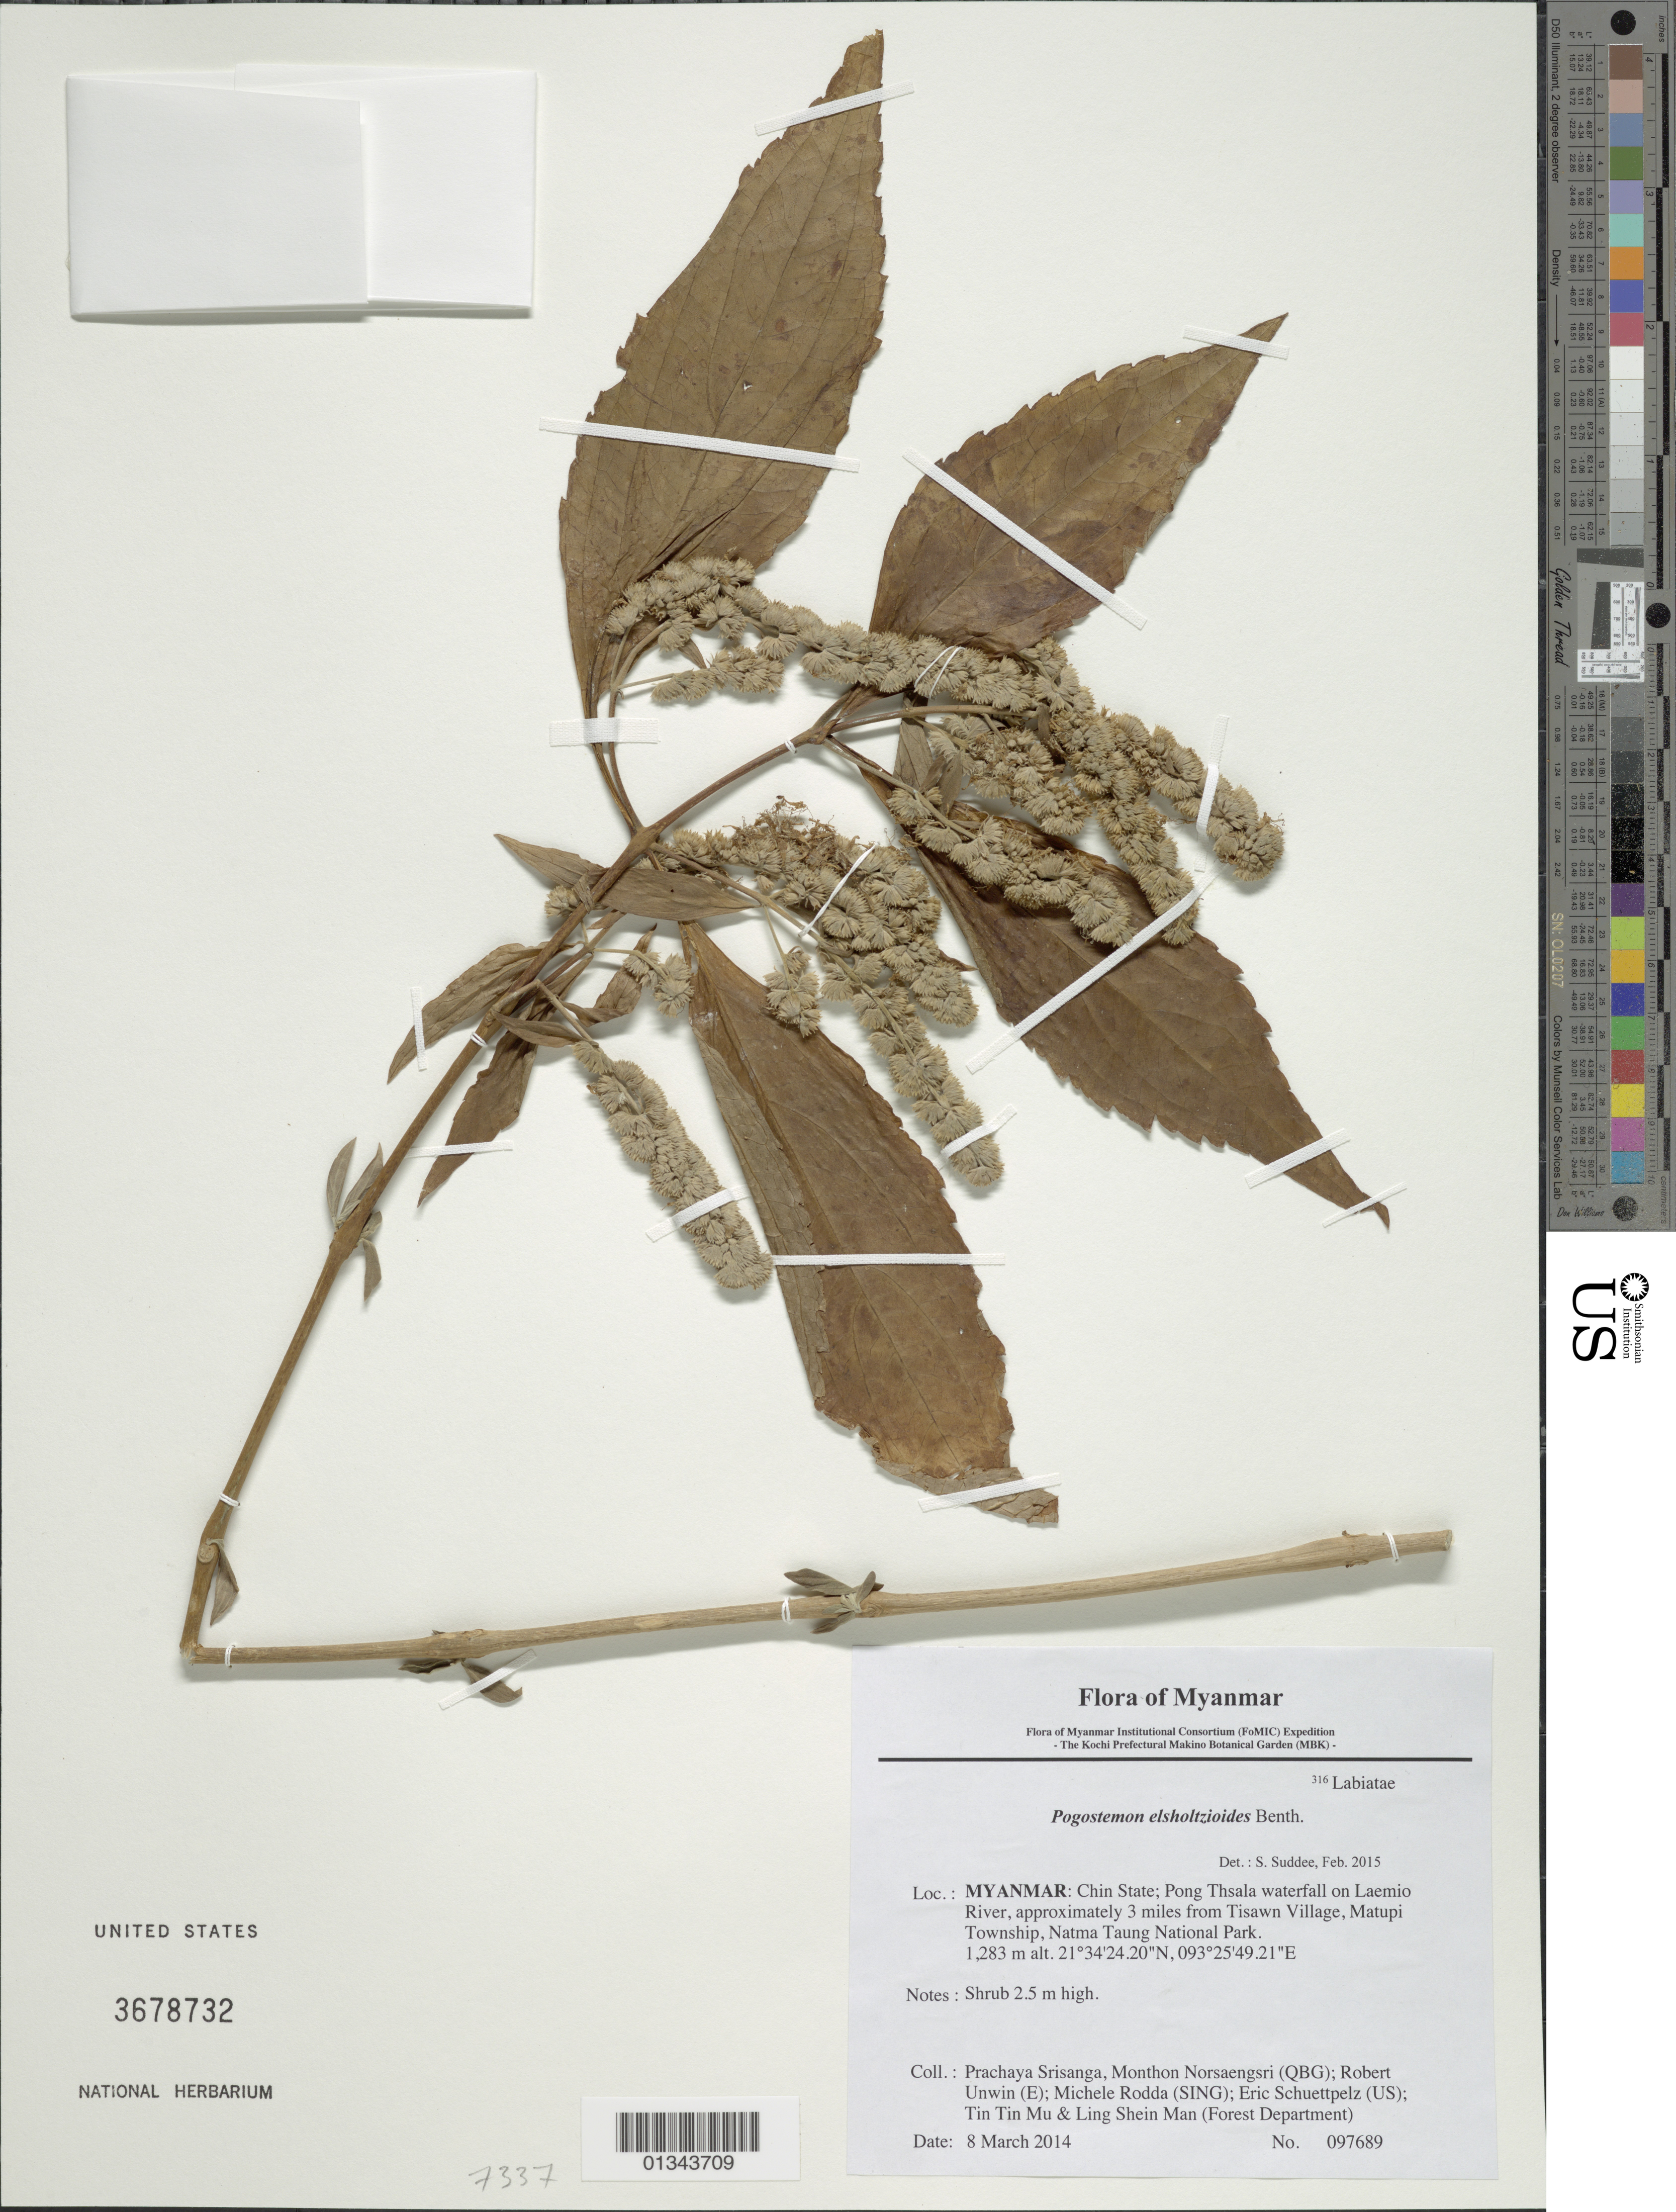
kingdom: Plantae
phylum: Tracheophyta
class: Magnoliopsida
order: Lamiales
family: Lamiaceae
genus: Pogostemon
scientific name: Pogostemon elsholtzioides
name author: Benth.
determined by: Suddee, S.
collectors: P. Srisanga, M. Norsaengsri, R. Unwin, M. Rodda, E. Schuettpelz, Tin Tin Mu & Ling Shein Man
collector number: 97689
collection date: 2014-03-08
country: Myanmar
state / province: Chin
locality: Pong Thsala waterfall on Laemio River, approximately 3 miles from Tisawn Village, Matupi Township, Natma Taung National Park.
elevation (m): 1283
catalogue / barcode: US 3678732